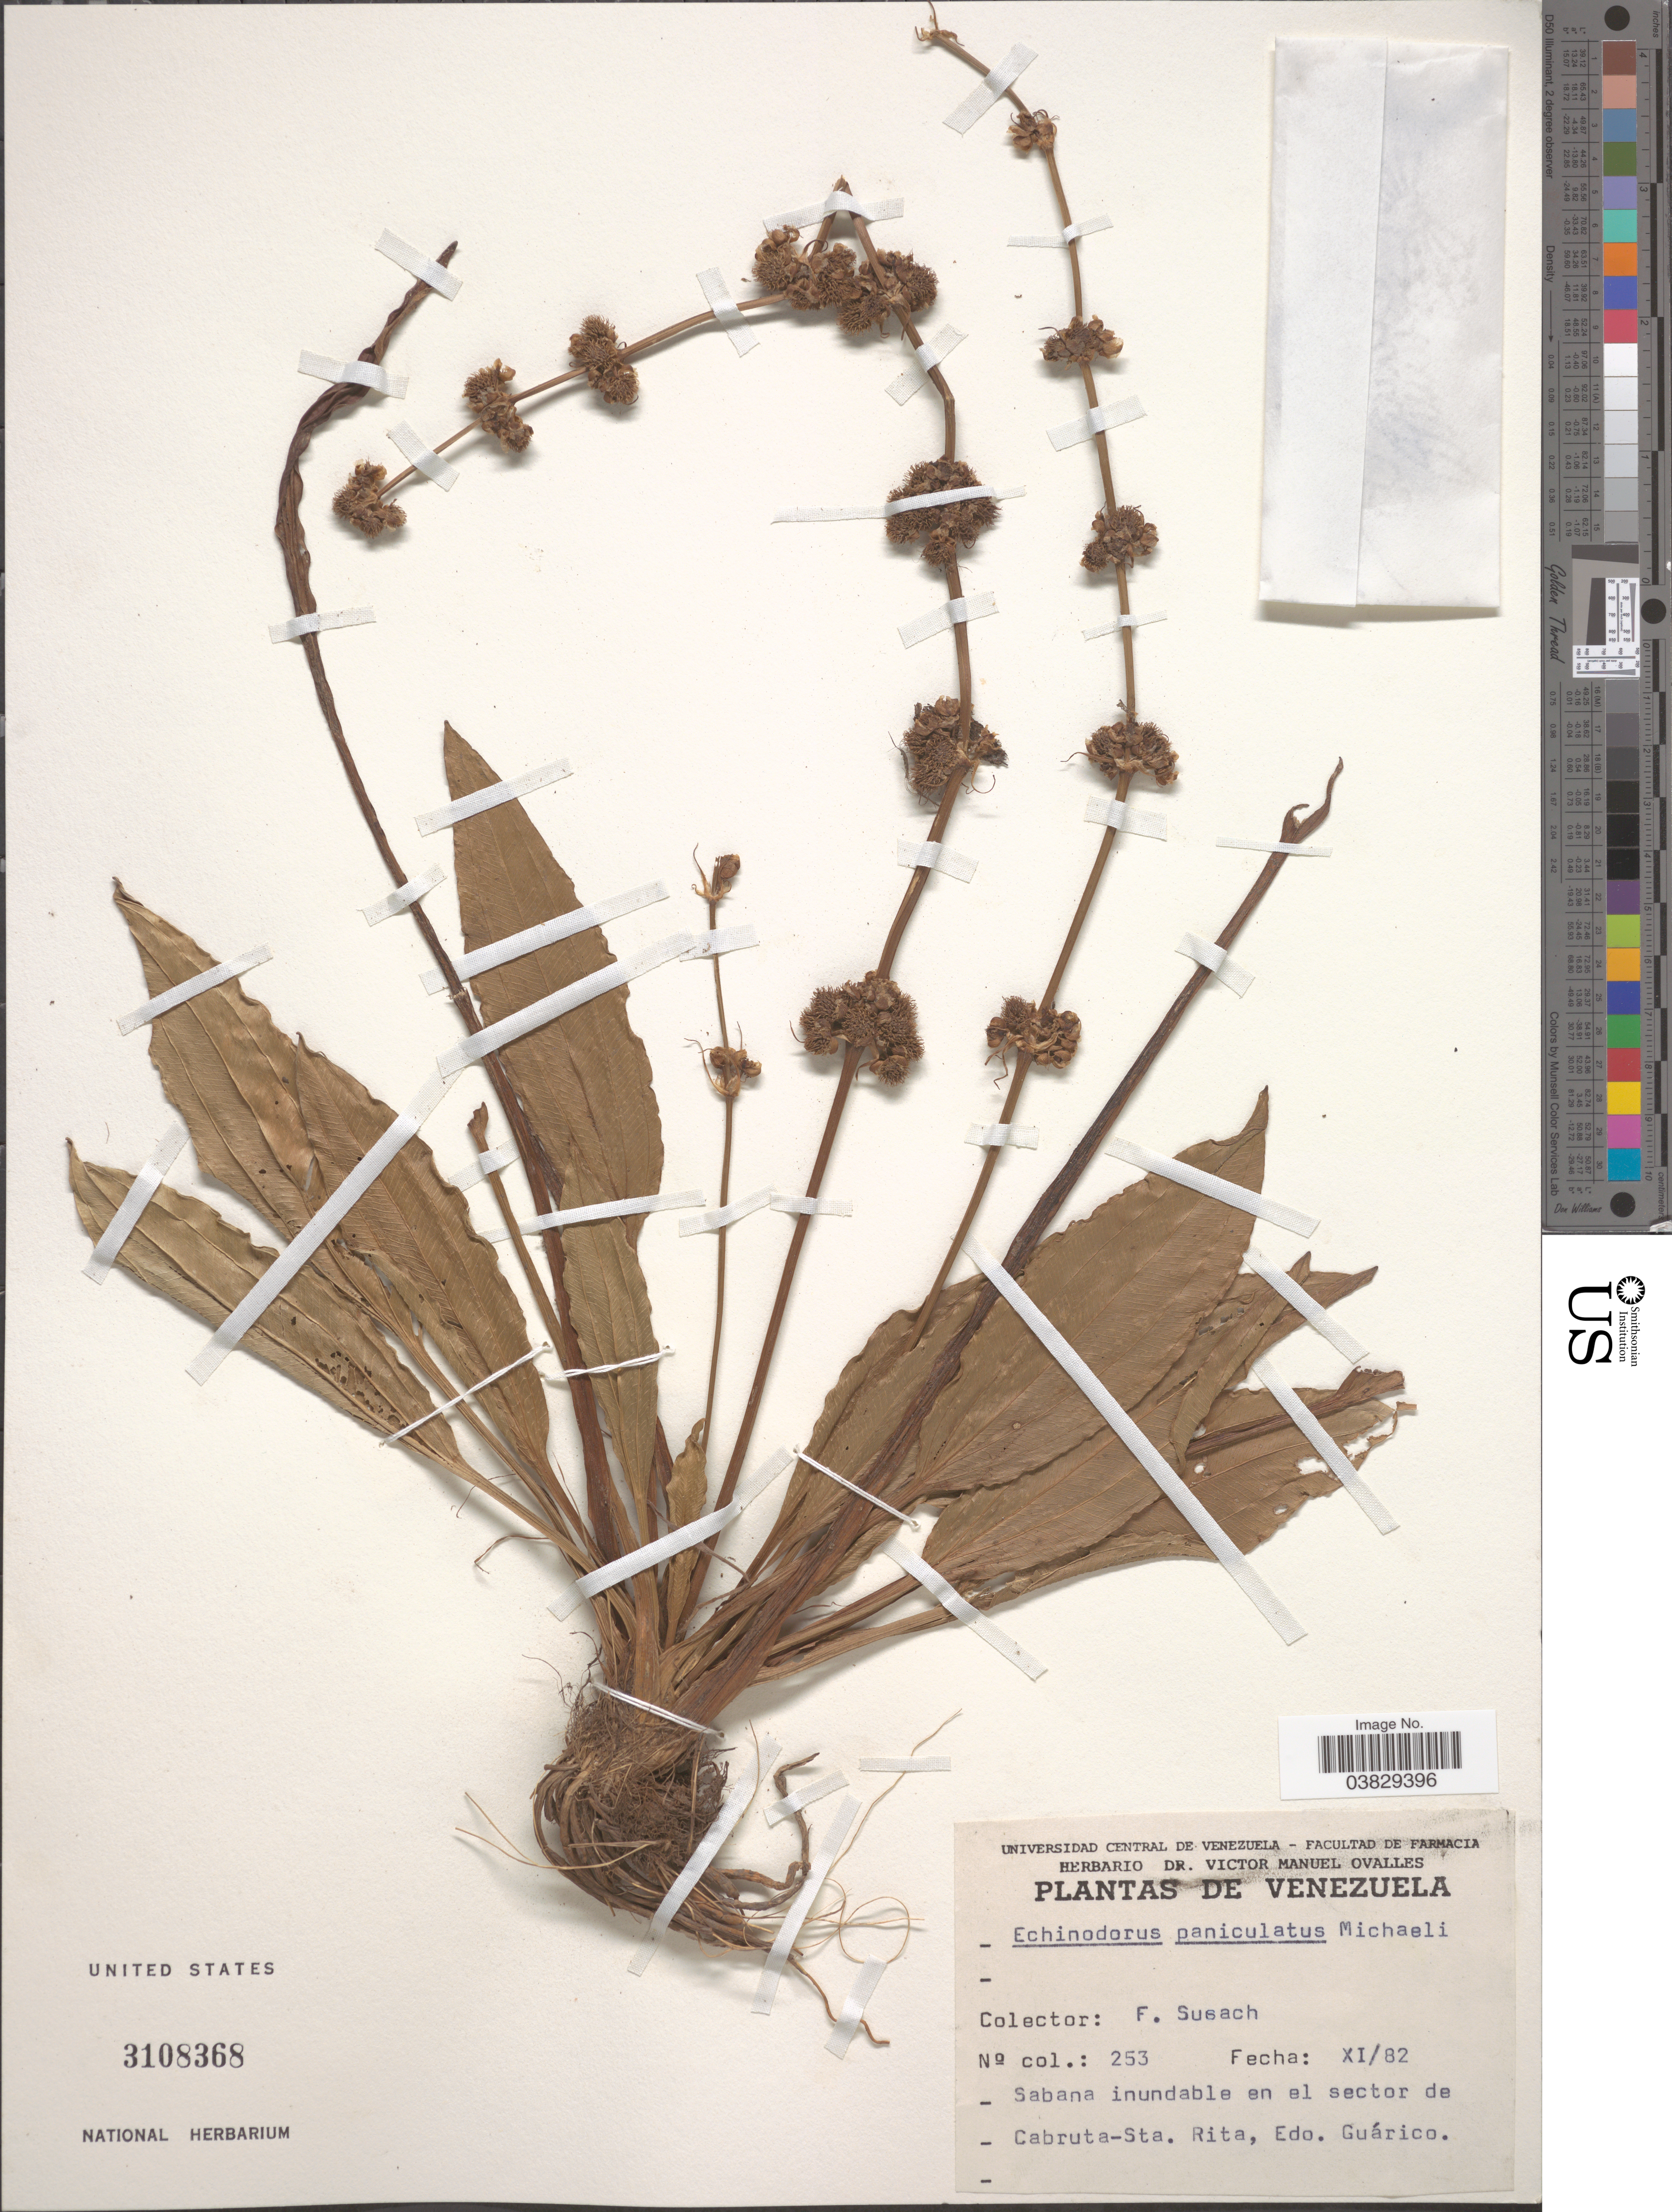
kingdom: Plantae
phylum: Tracheophyta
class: Liliopsida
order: Alismatales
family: Alismataceae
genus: Echinodorus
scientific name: Echinodorus paniculatus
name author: Micheli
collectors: F. Susach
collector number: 253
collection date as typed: Transcribed d/m/y: /11/82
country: Venezuela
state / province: Guarico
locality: Cabruta-Sta. Rita.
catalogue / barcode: US 3108368